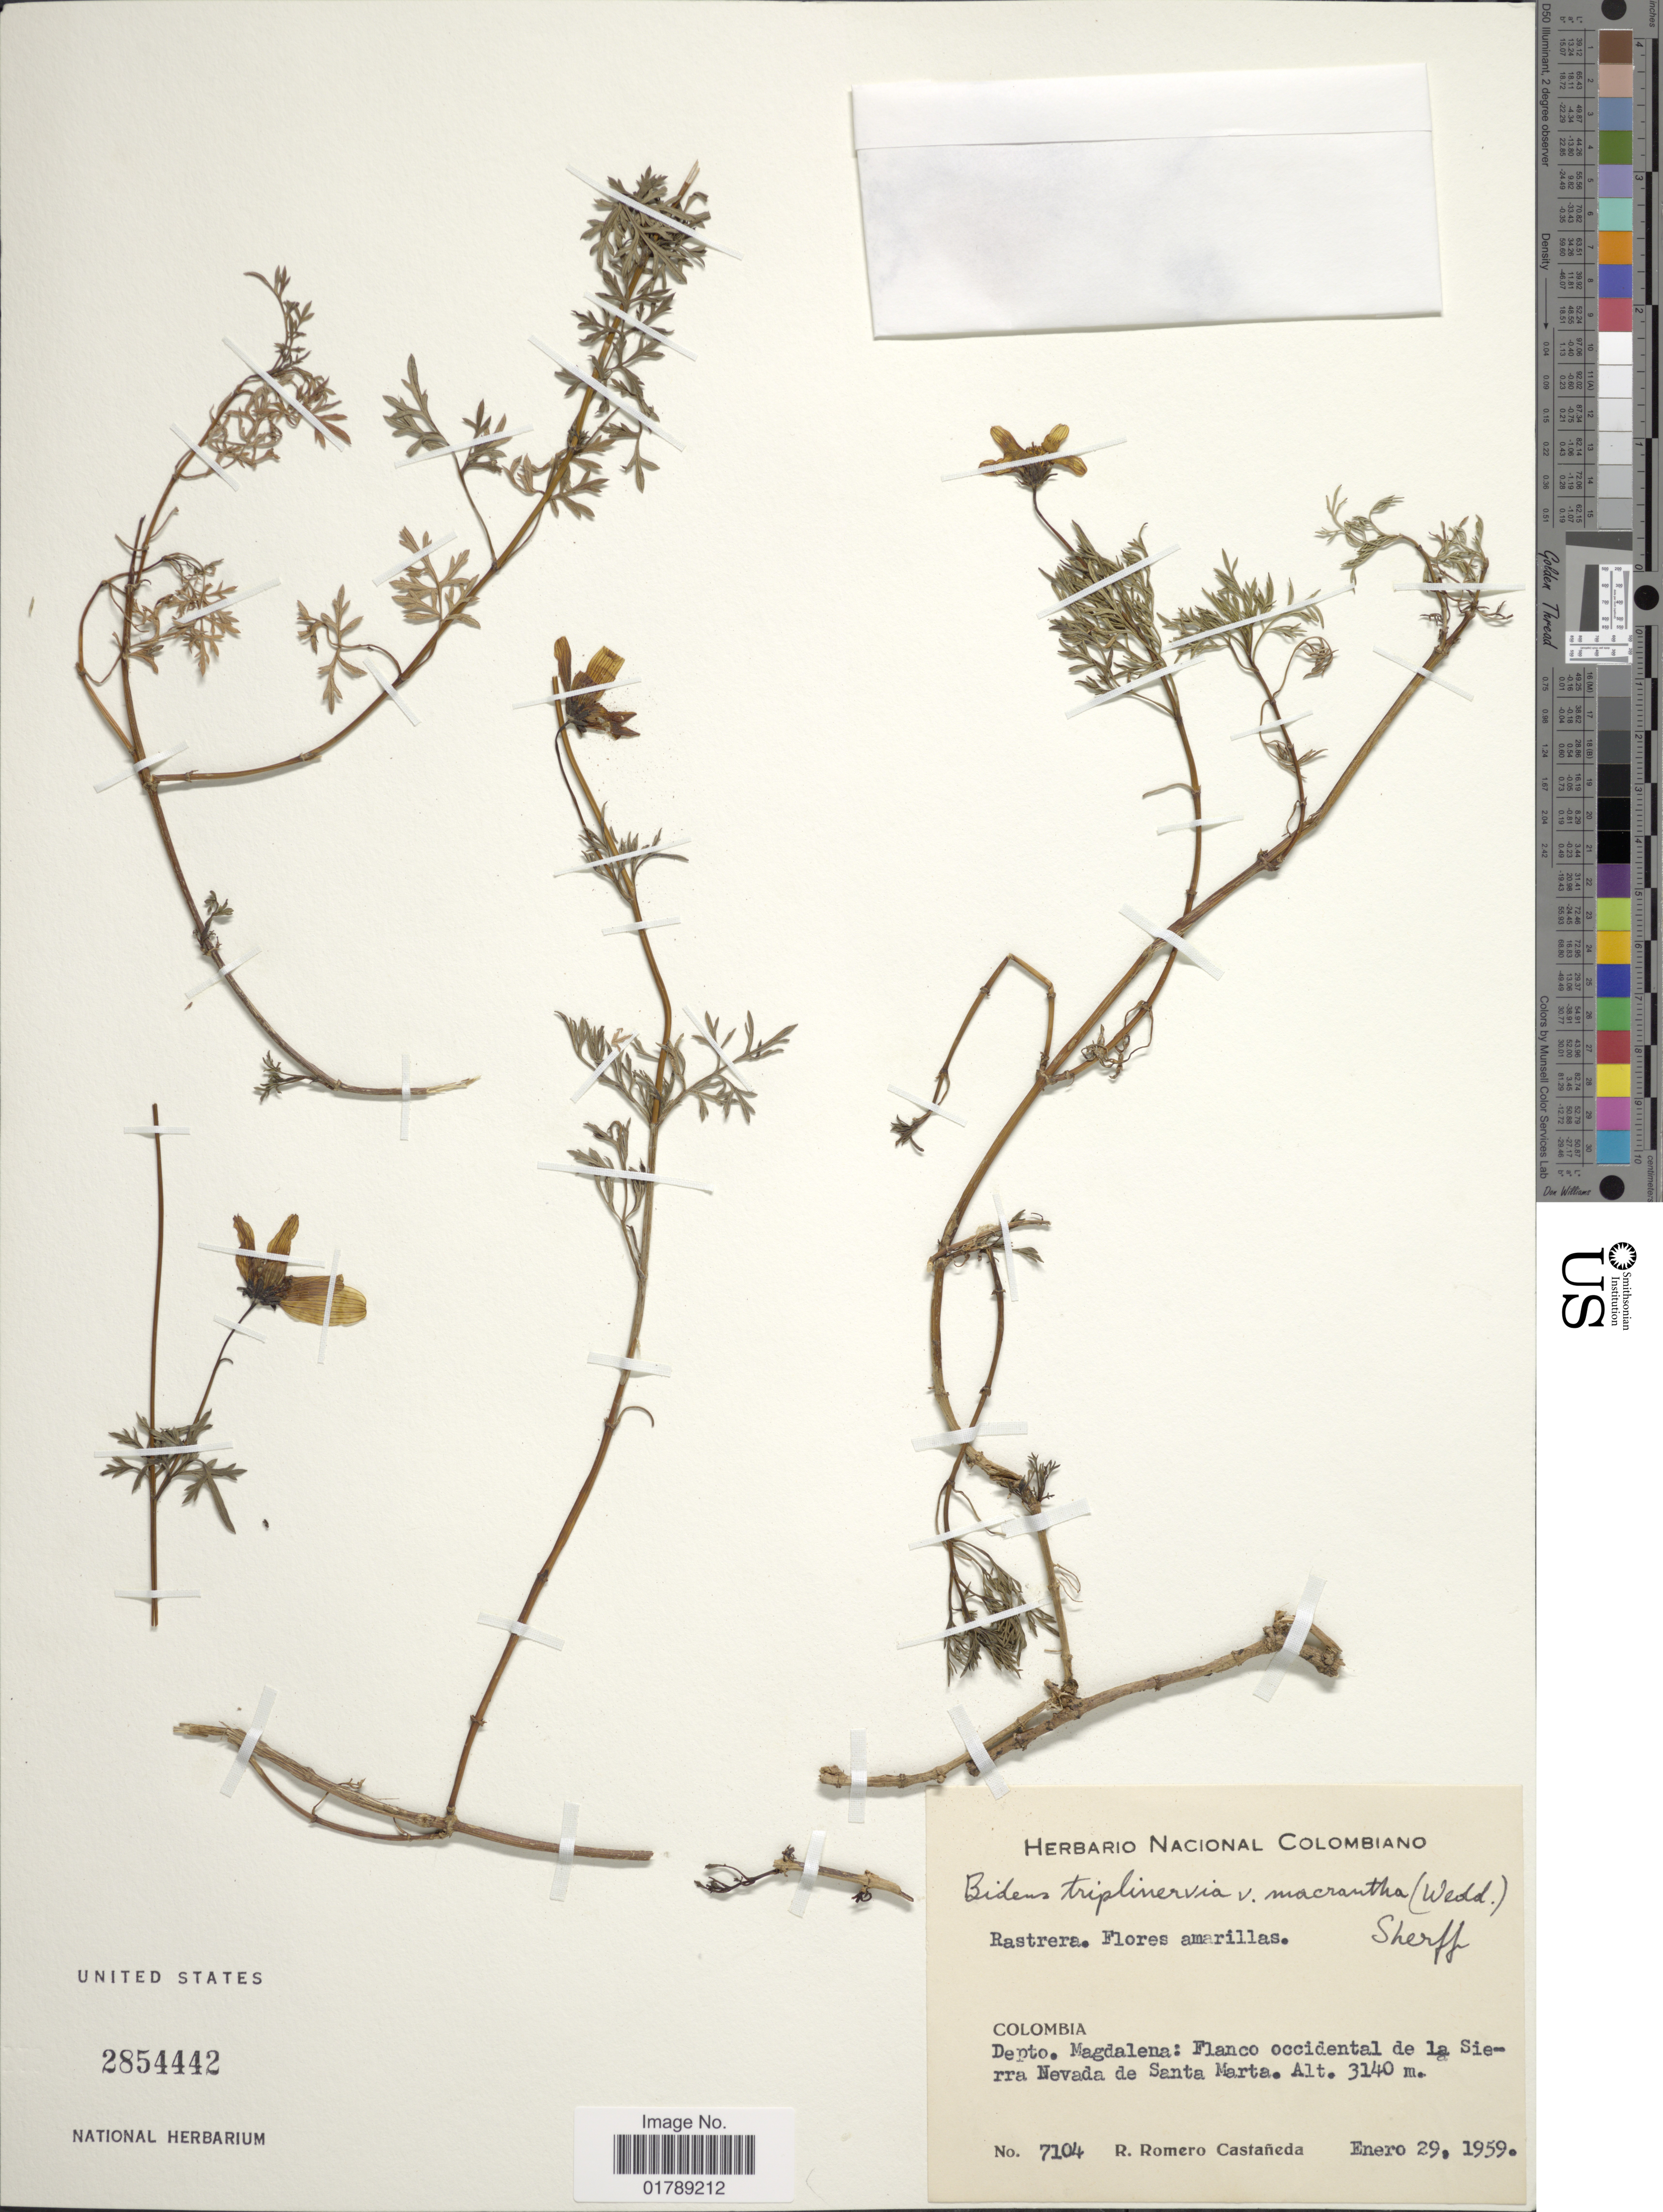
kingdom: Plantae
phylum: Tracheophyta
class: Magnoliopsida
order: Asterales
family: Asteraceae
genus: Bidens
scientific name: Bidens triplinervia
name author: Kunth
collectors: R. Romero Castañeda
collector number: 7104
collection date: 1959-01-29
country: Colombia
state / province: Magdalena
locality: Flanco occidental de la Sierra Nevada de Santa Marta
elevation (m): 3140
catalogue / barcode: US 2854442